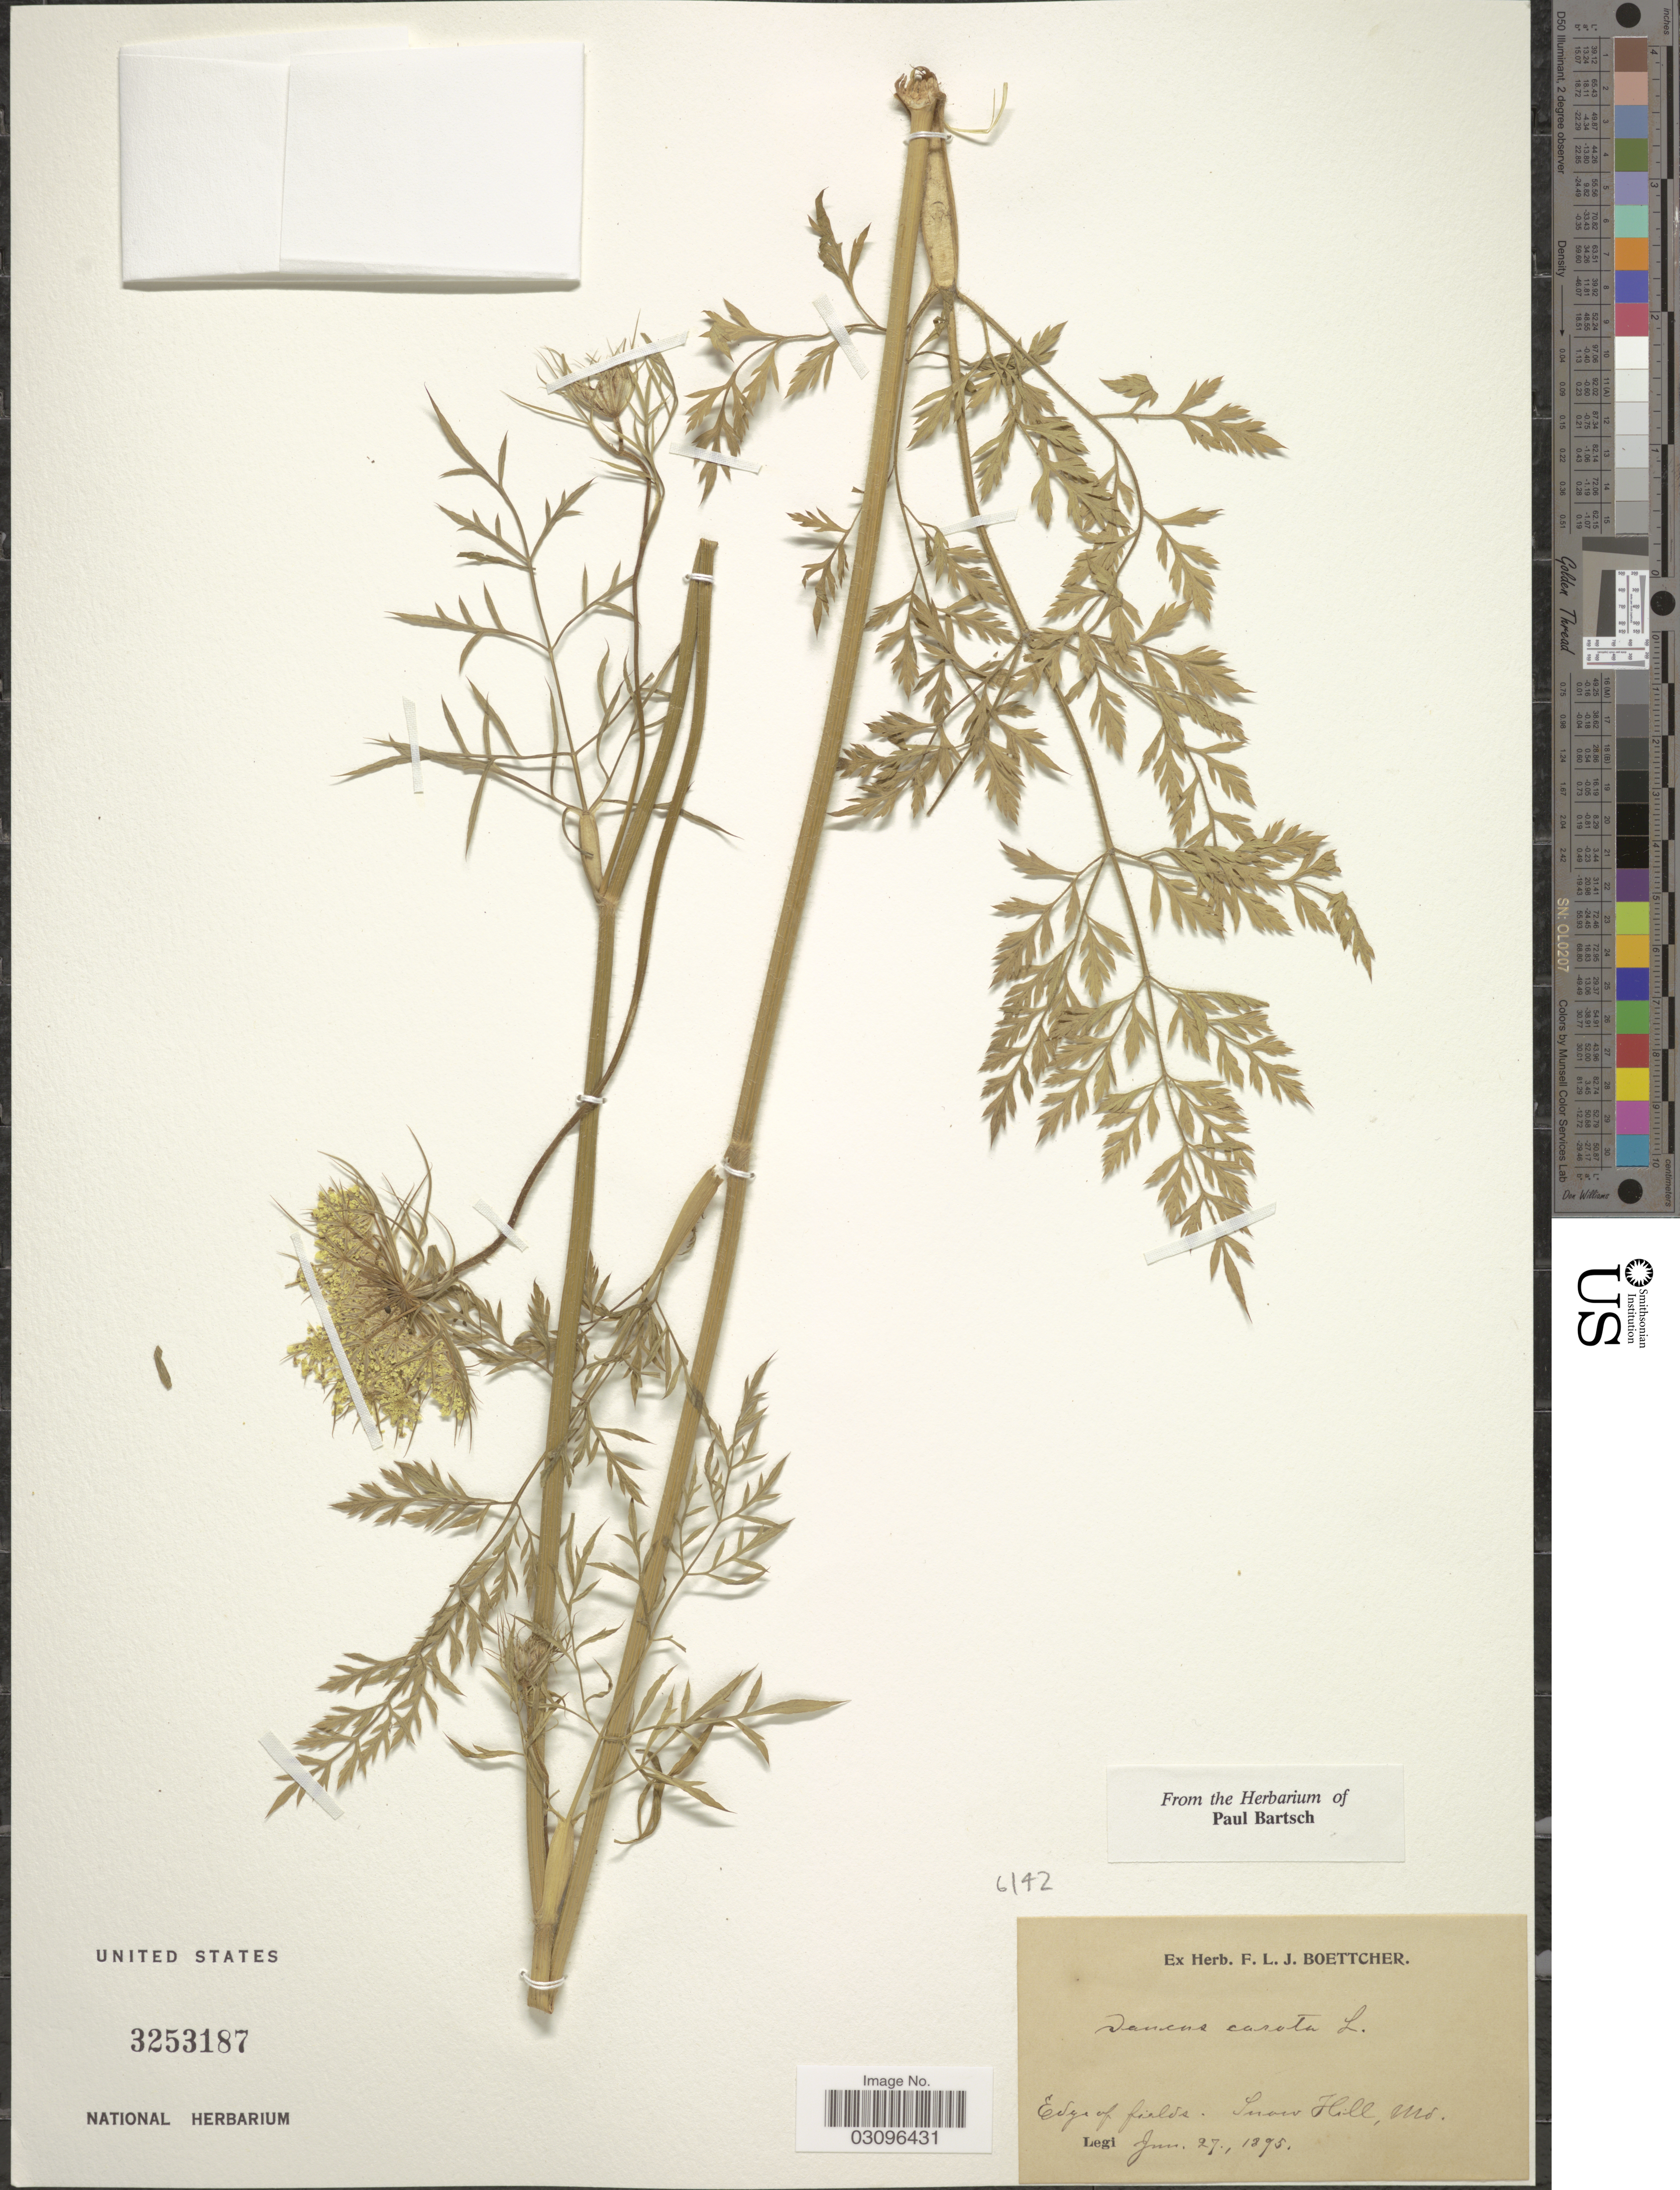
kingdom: Plantae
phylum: Tracheophyta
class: Magnoliopsida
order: Apiales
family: Apiaceae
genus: Daucus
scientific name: Daucus carota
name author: L.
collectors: ex herb. F. L. J. Boettcher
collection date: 1895-06-27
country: United States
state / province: Missouri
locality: Edge of fields. Snow Hill, Mo.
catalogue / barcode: US 3253187